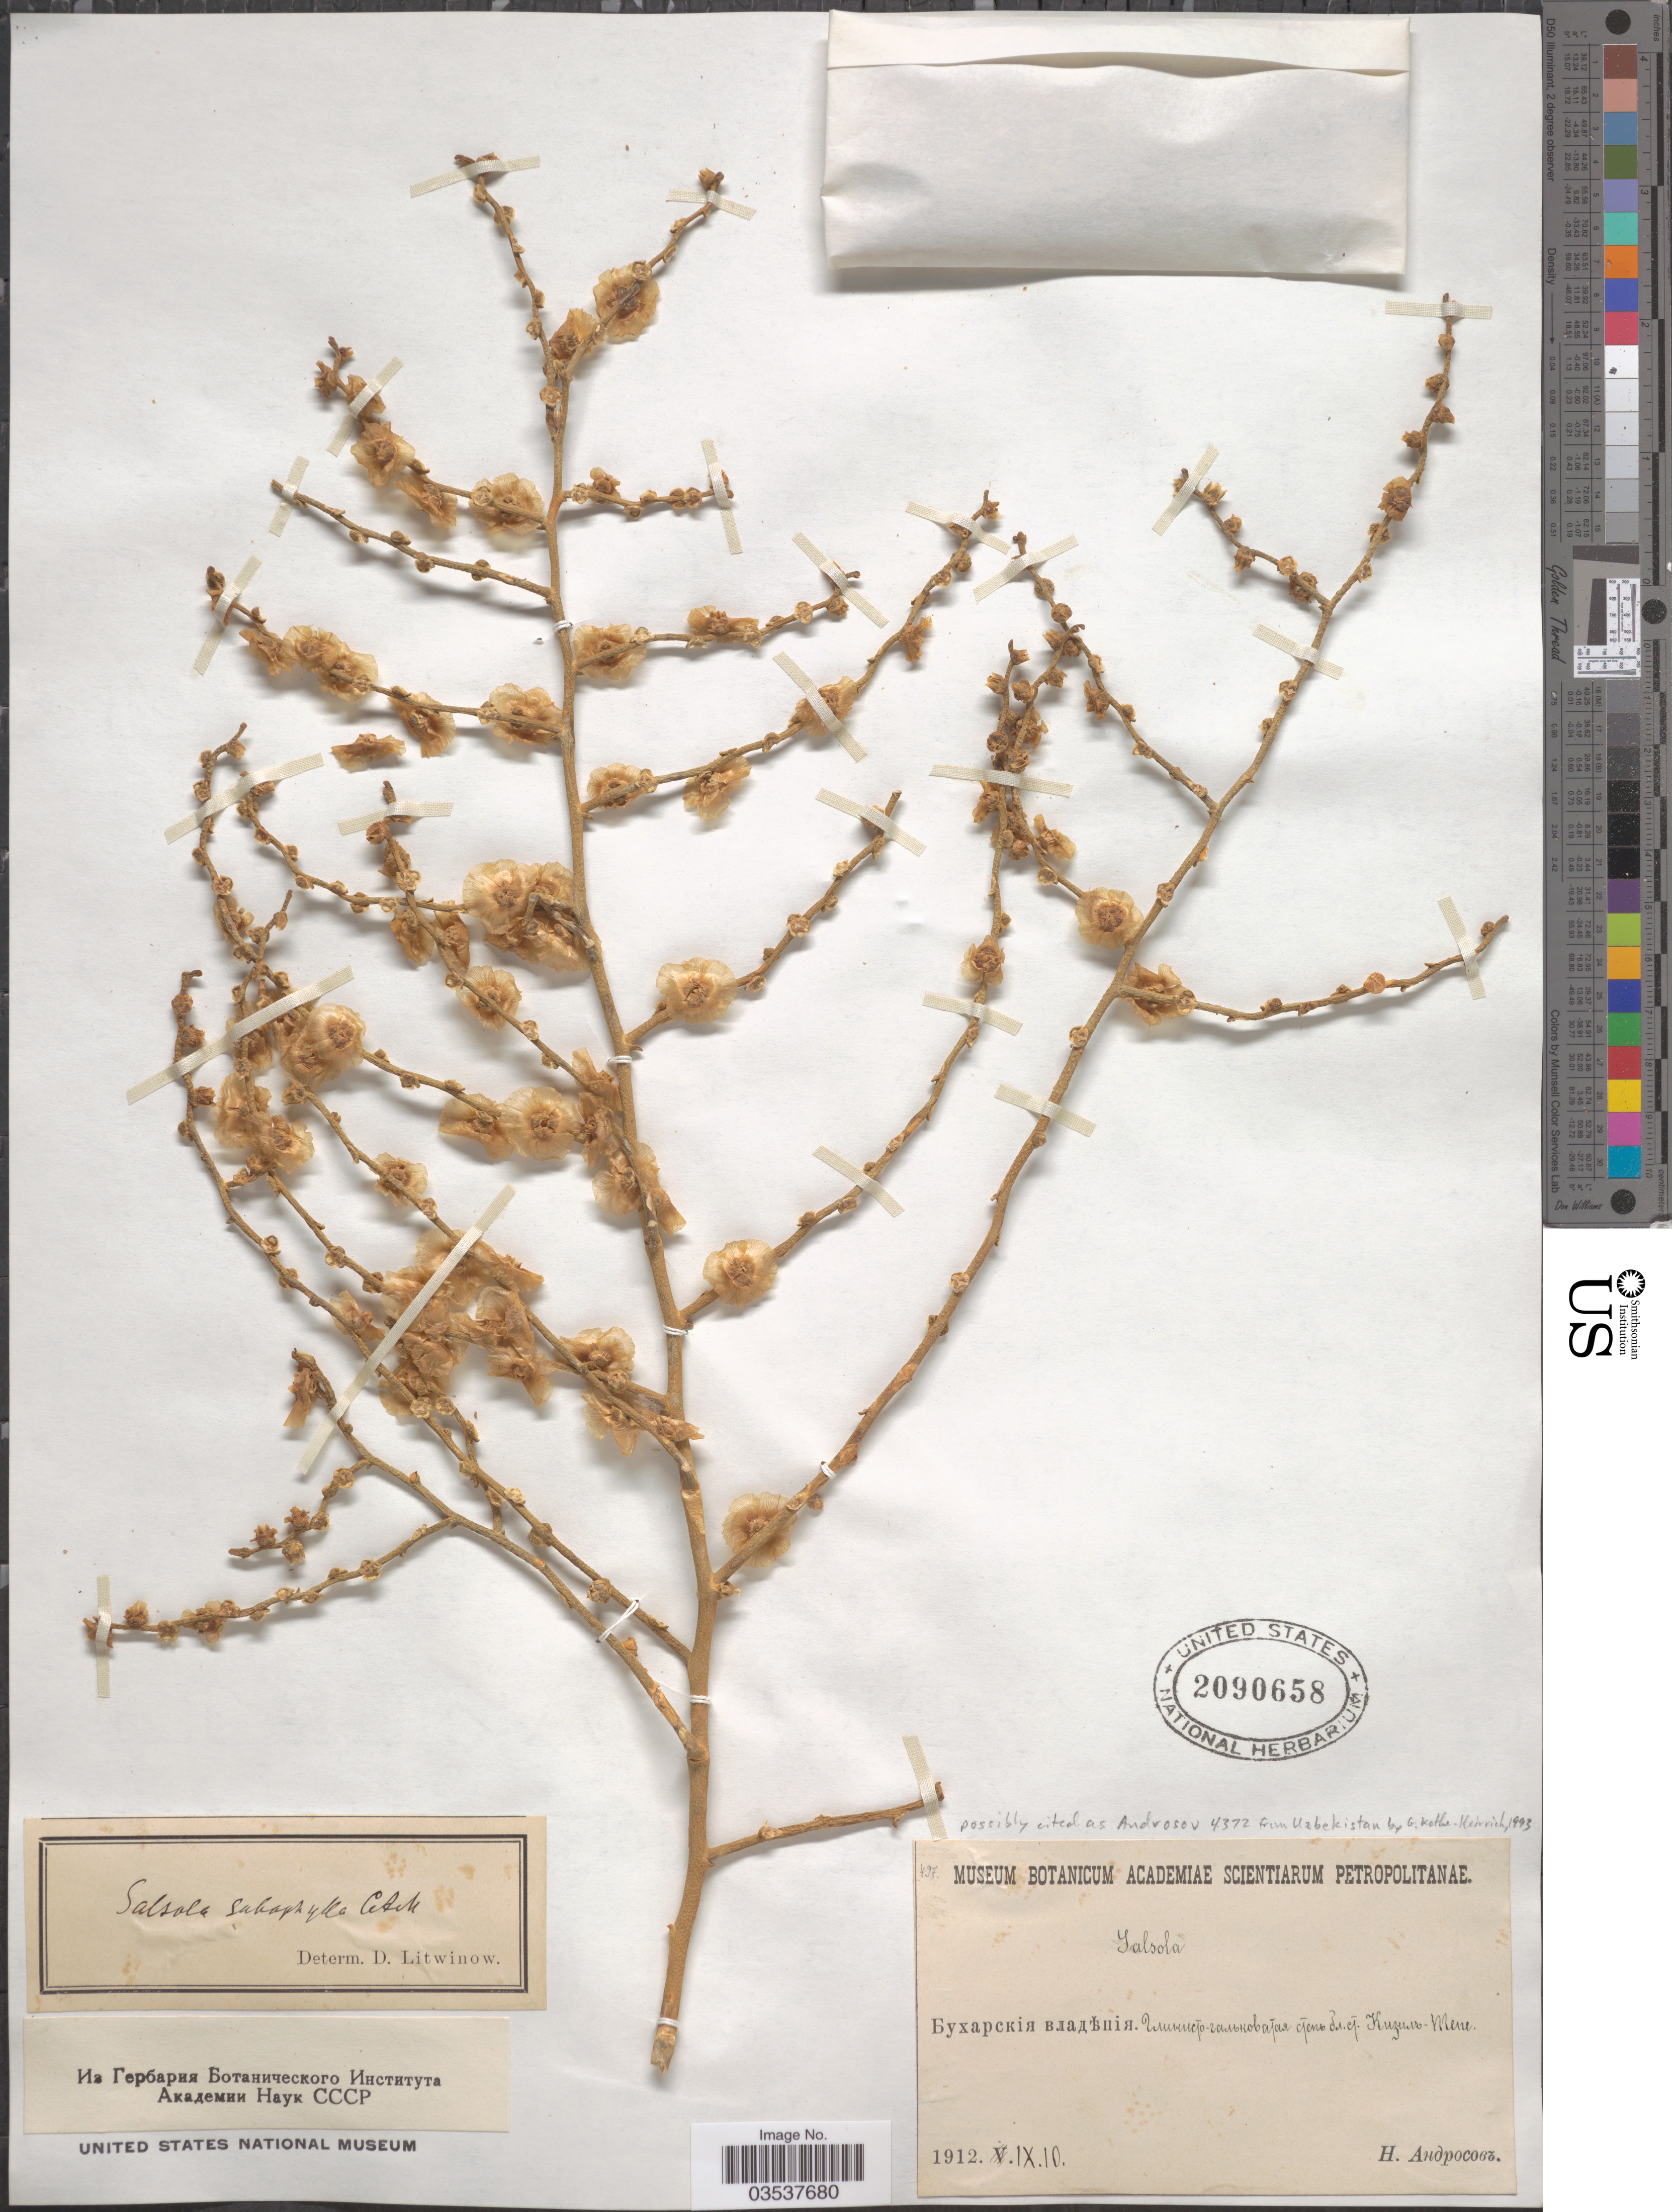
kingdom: Plantae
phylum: Tracheophyta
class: Magnoliopsida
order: Caryophyllales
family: Amaranthaceae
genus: Halothamnus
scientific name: Halothamnus subaphyllus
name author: (C.A. Mey.) Botsch.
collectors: N. Androsov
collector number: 497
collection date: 1912-09-10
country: Uzbekistan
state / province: Navoiy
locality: Qiziltepe.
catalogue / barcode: US 2090658